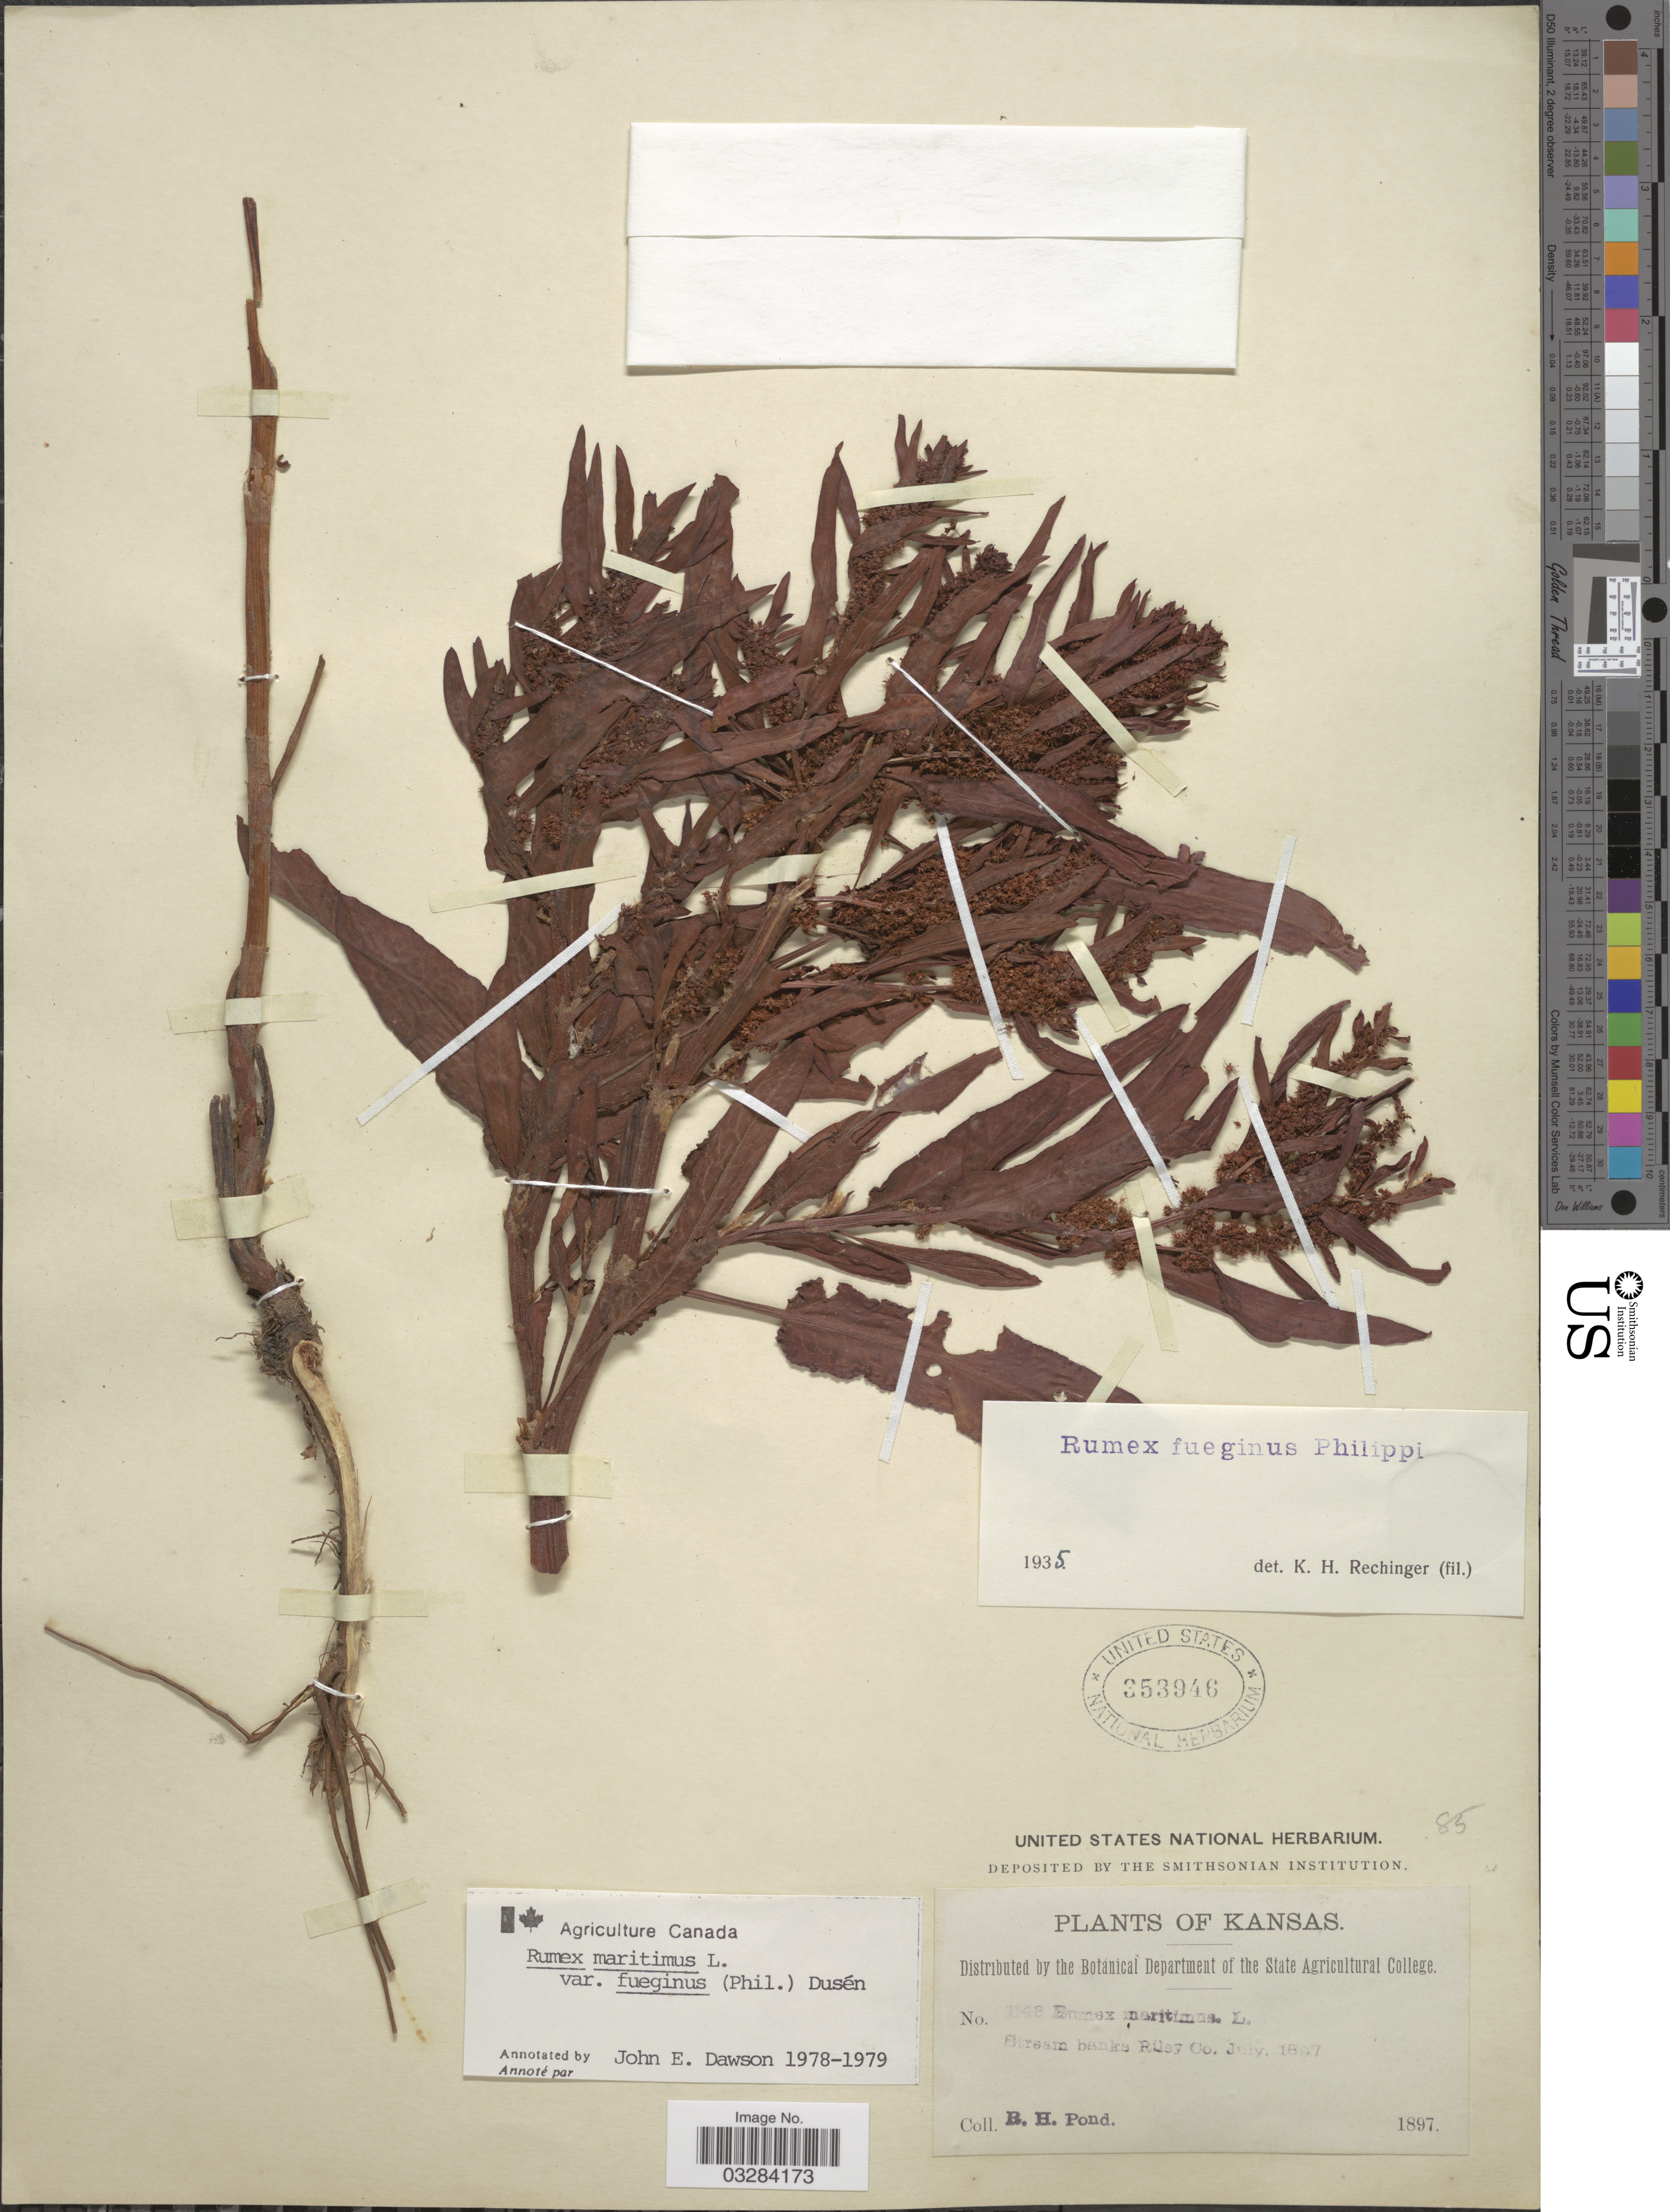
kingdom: Plantae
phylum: Tracheophyta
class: Magnoliopsida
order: Caryophyllales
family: Polygonaceae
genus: Rumex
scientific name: Rumex maritimus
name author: L.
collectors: R. Pond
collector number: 1143*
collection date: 1897-07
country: United States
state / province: Kansas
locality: Stream banks Riley Co.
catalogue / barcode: US 353946